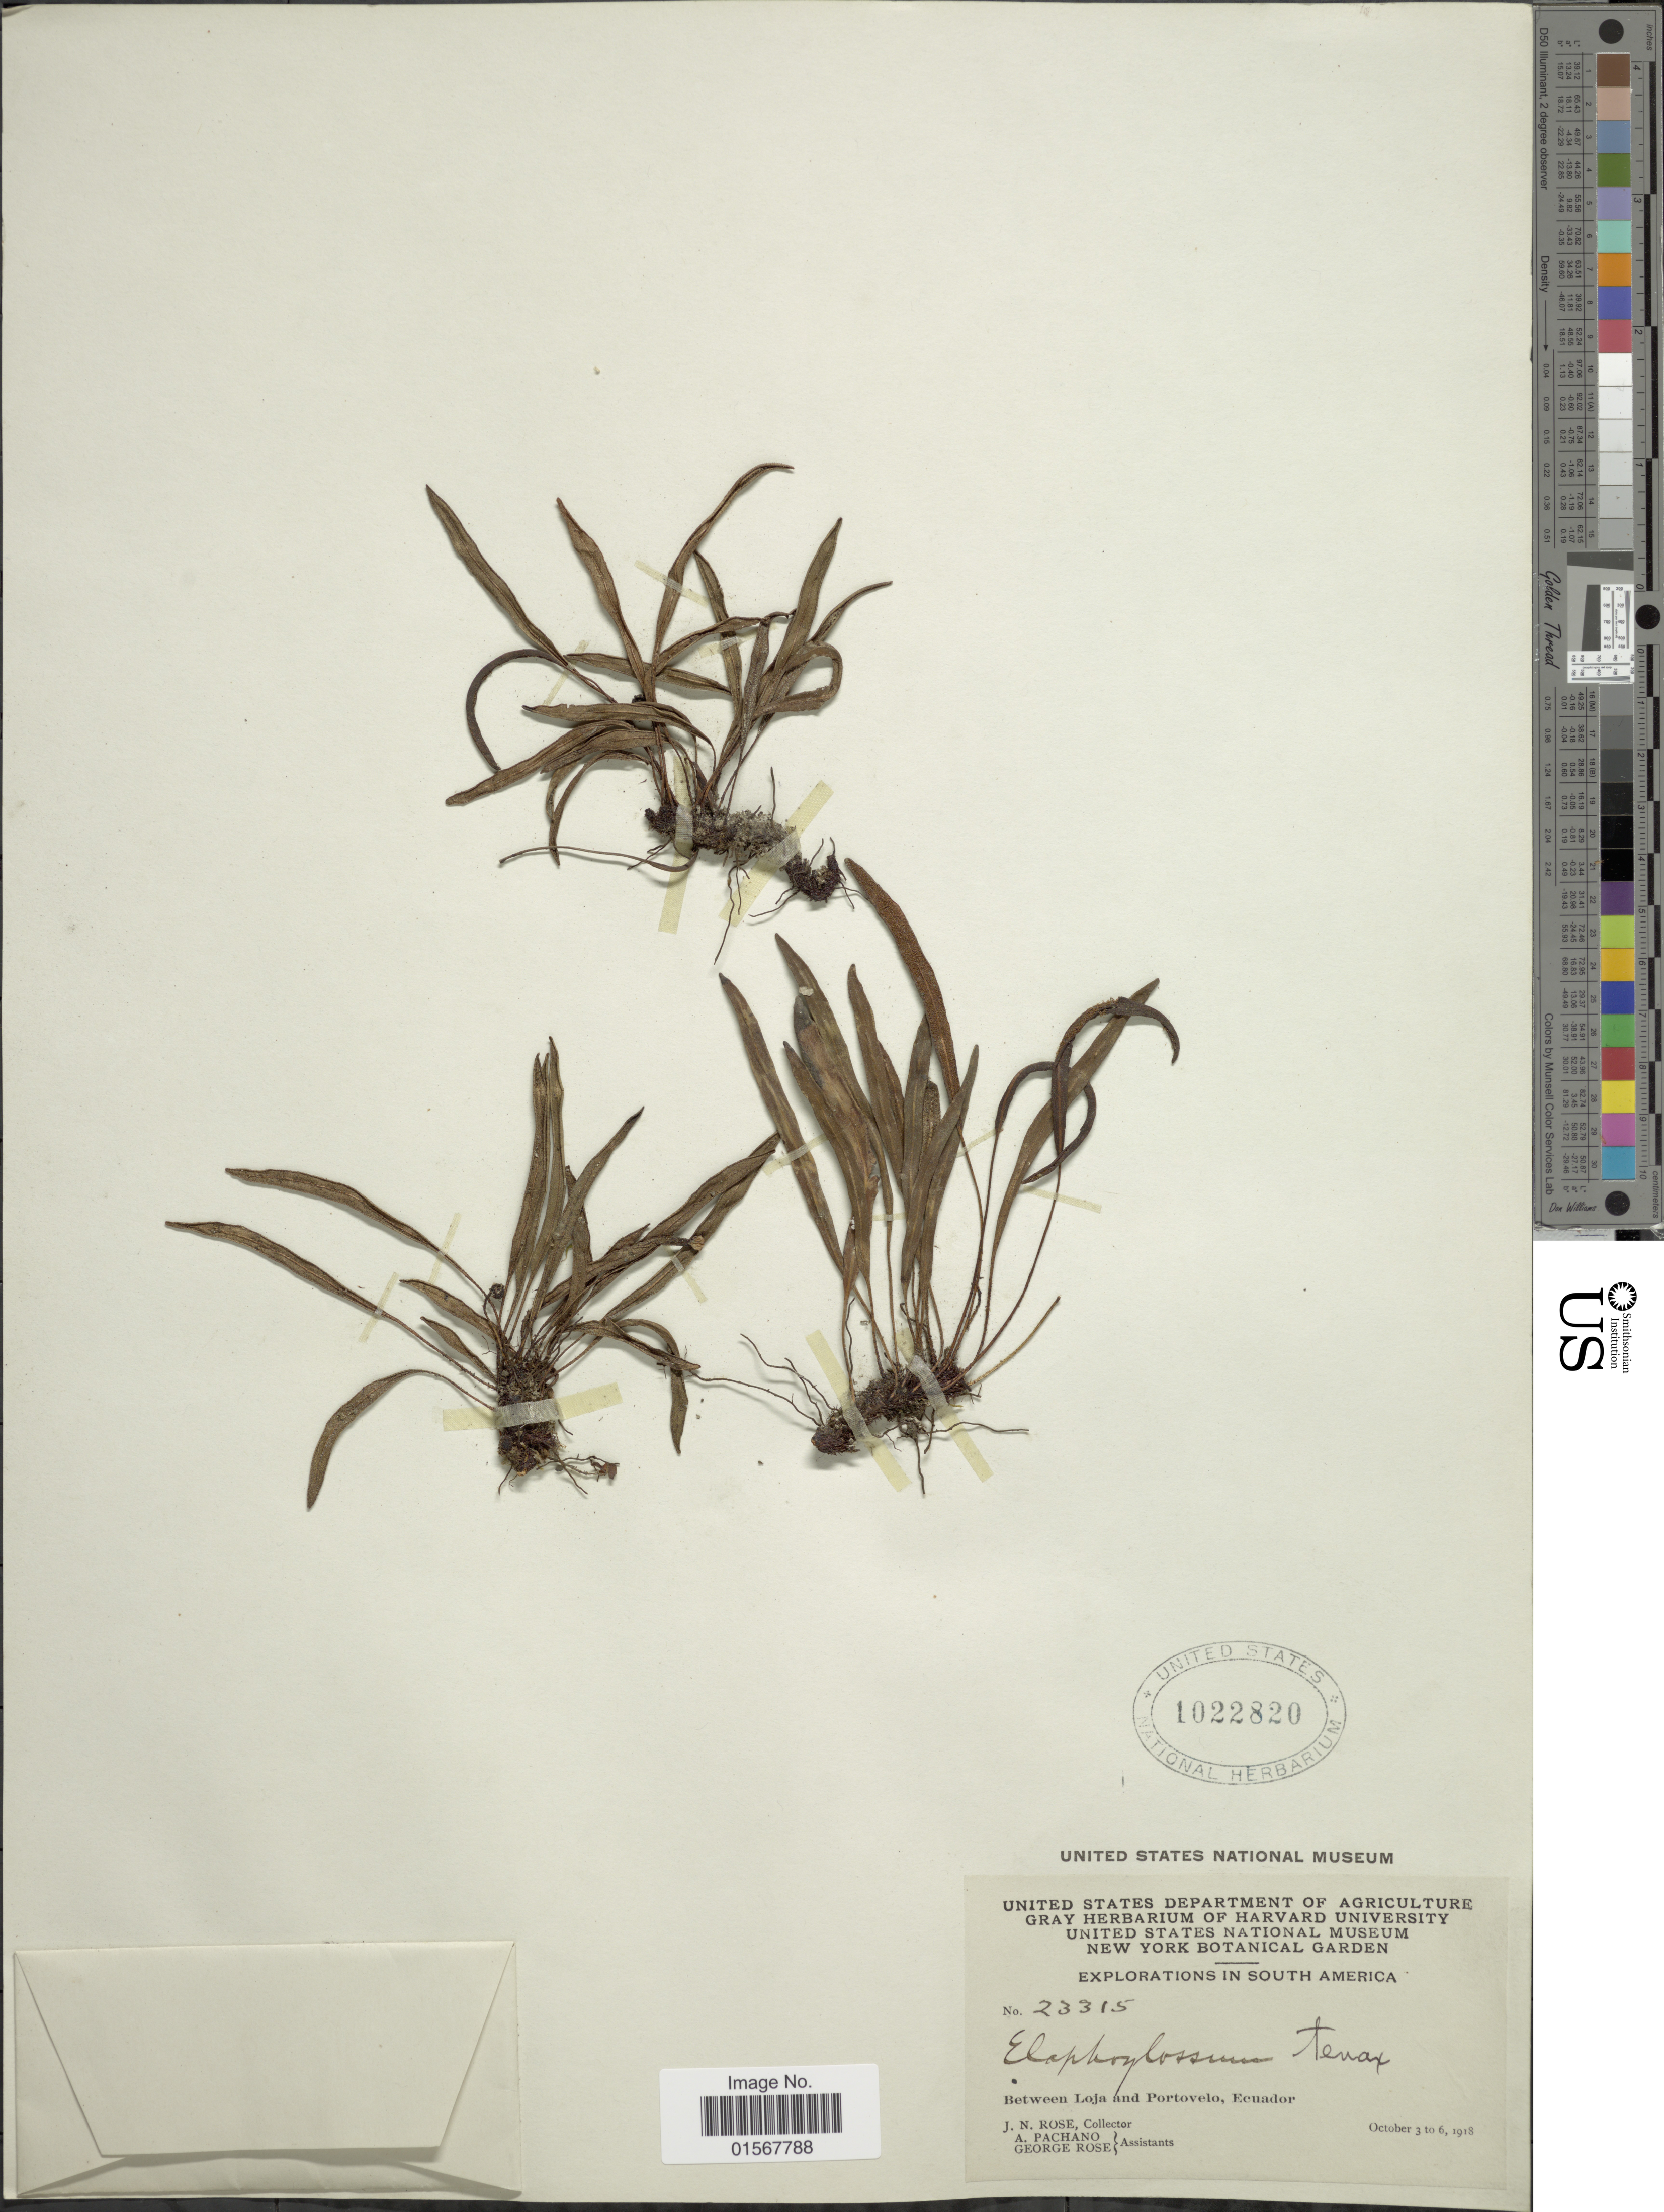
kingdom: Plantae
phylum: Tracheophyta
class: Polypodiopsida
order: Polypodiales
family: Dryopteridaceae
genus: Elaphoglossum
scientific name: Elaphoglossum tenax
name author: Rosenst.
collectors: J. N. Rose, A. Pachano & G. Rose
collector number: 23315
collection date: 1918-10-03/1918-10-06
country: Ecuador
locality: Between Loja and Portovelo, South America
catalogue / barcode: US 1022820